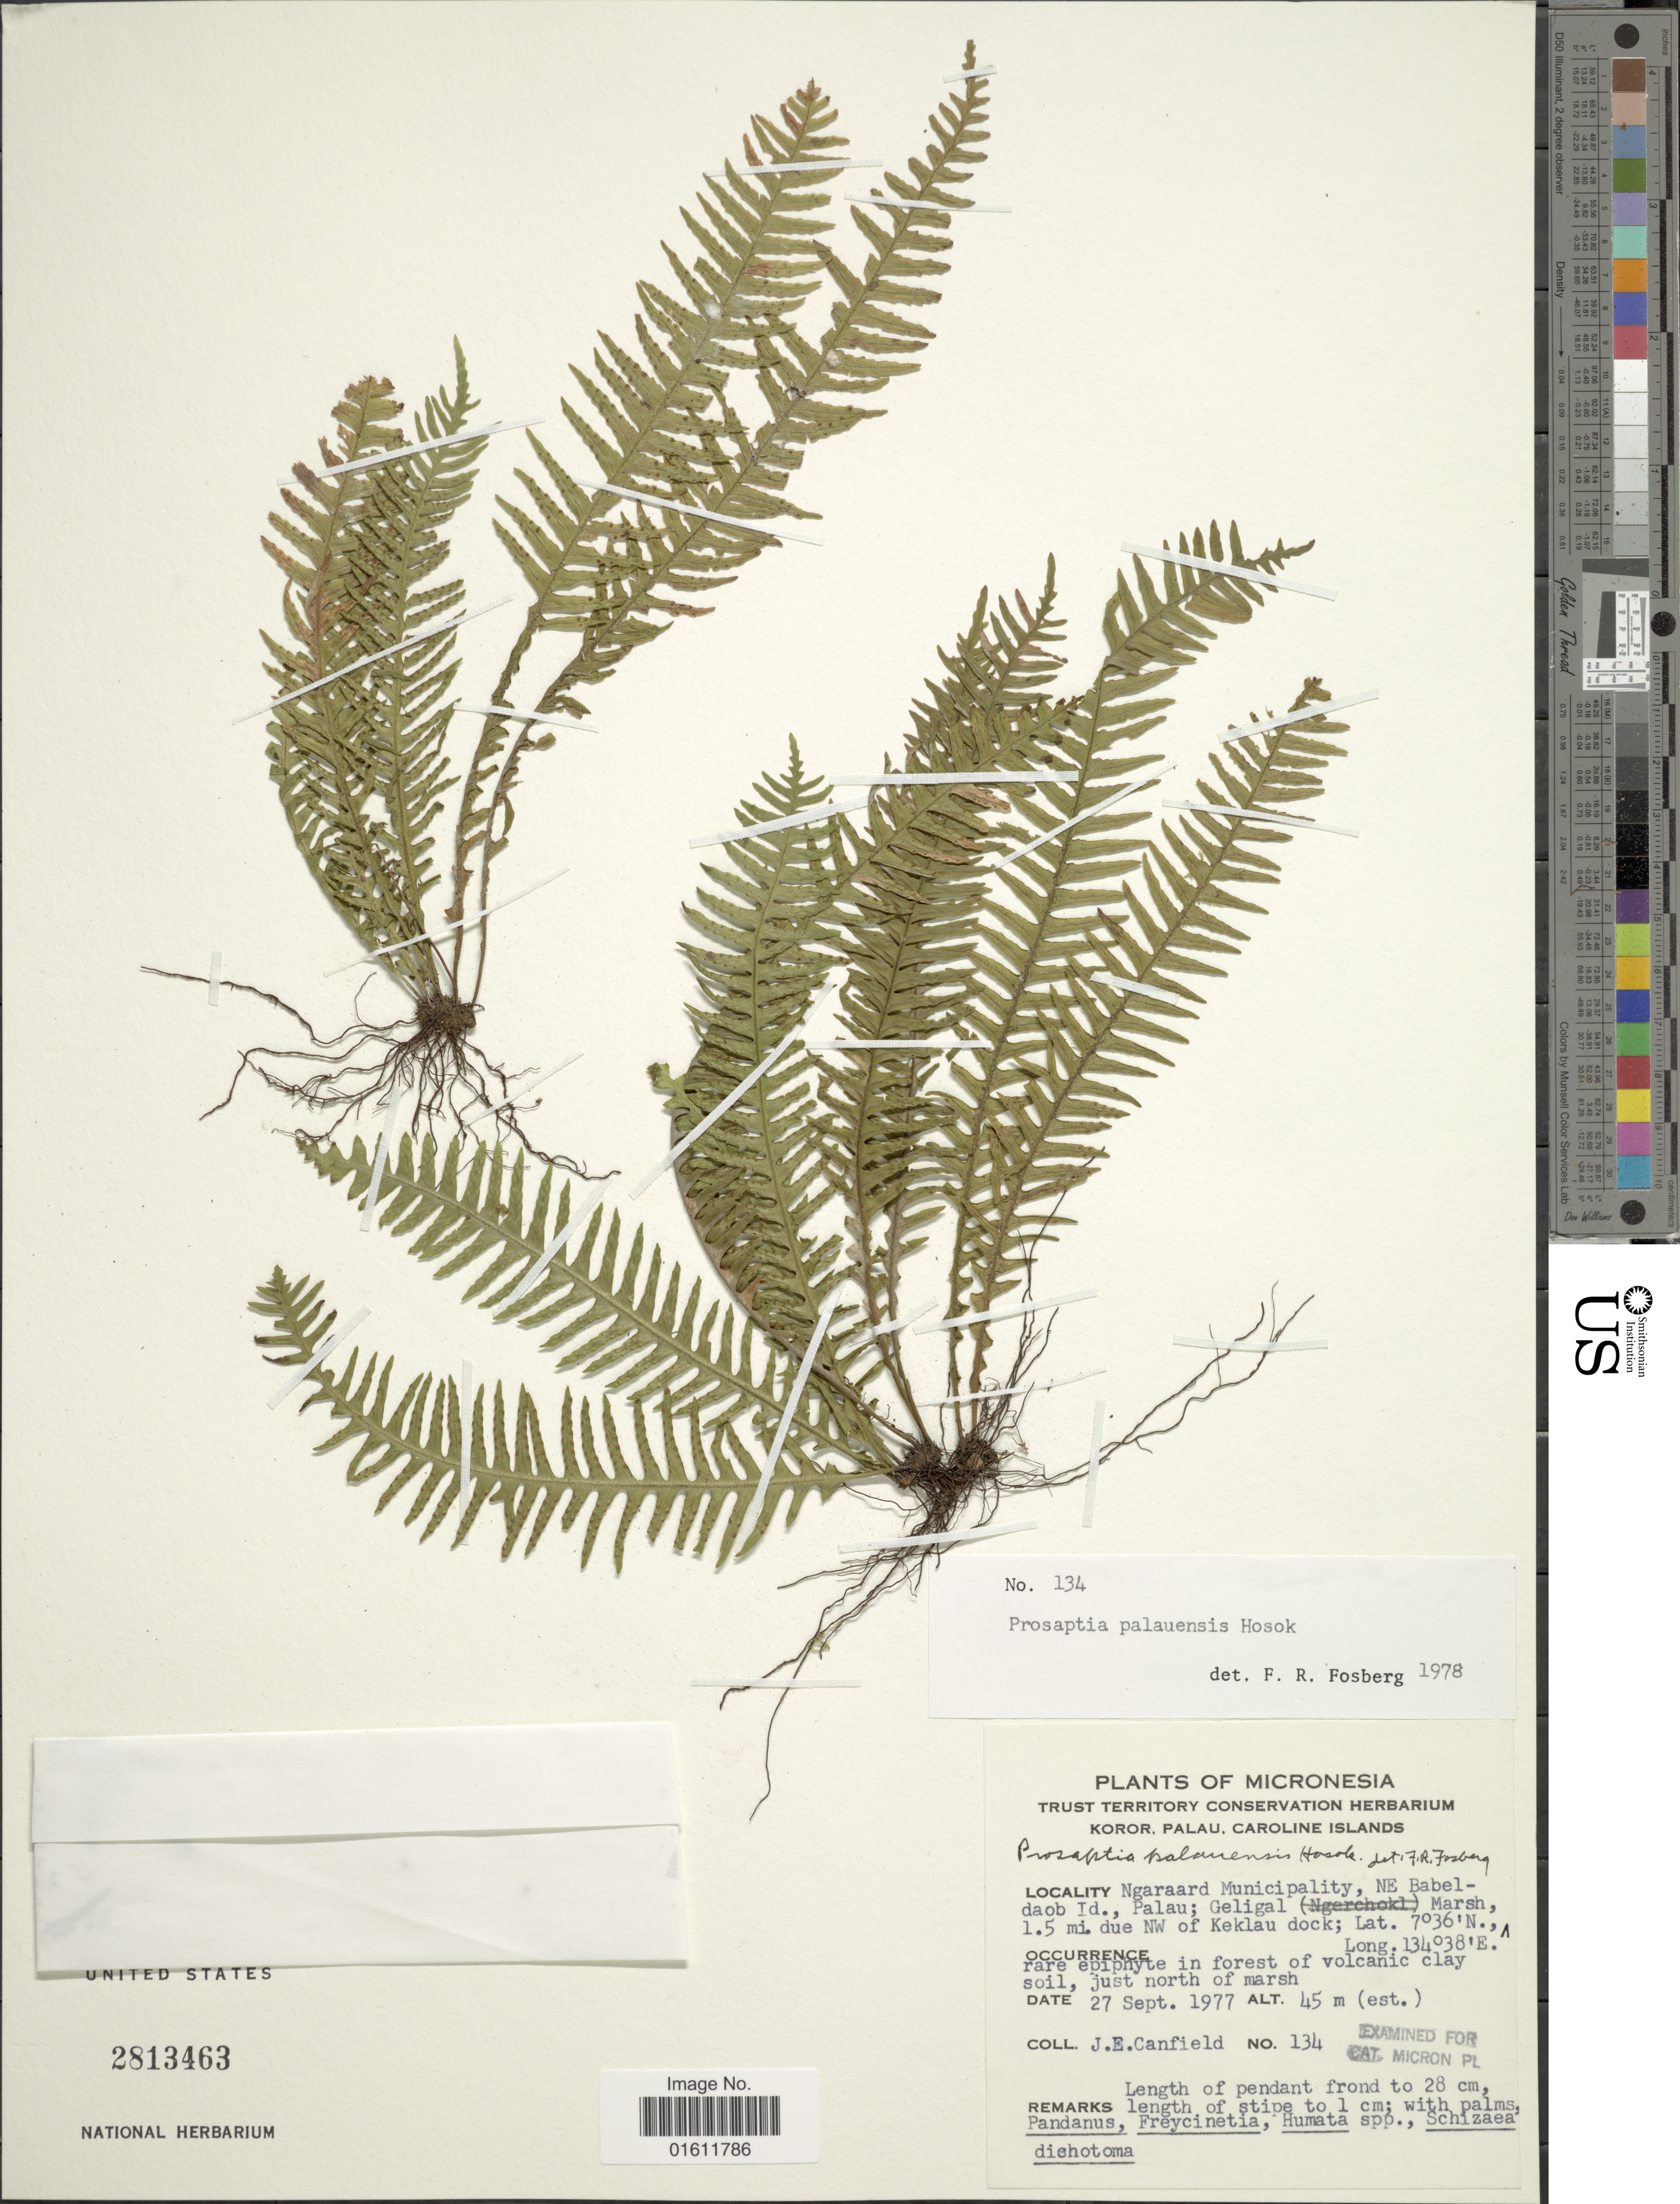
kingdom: Plantae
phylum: Tracheophyta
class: Polypodiopsida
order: Polypodiales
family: Polypodiaceae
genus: Prosaptia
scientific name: Prosaptia palauensis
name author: Hosok.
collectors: J. E. Canfield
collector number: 134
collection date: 1977-09-27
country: Palau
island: Babeldaob [Babelthuap]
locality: Micronesia, Ngaraard Muncipality, NE Babeldaob Id., Palau; Geligal, Marsh, 1.5 mi. due NW of Keklau dock, just north of marsh.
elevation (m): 45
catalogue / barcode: US 2813463